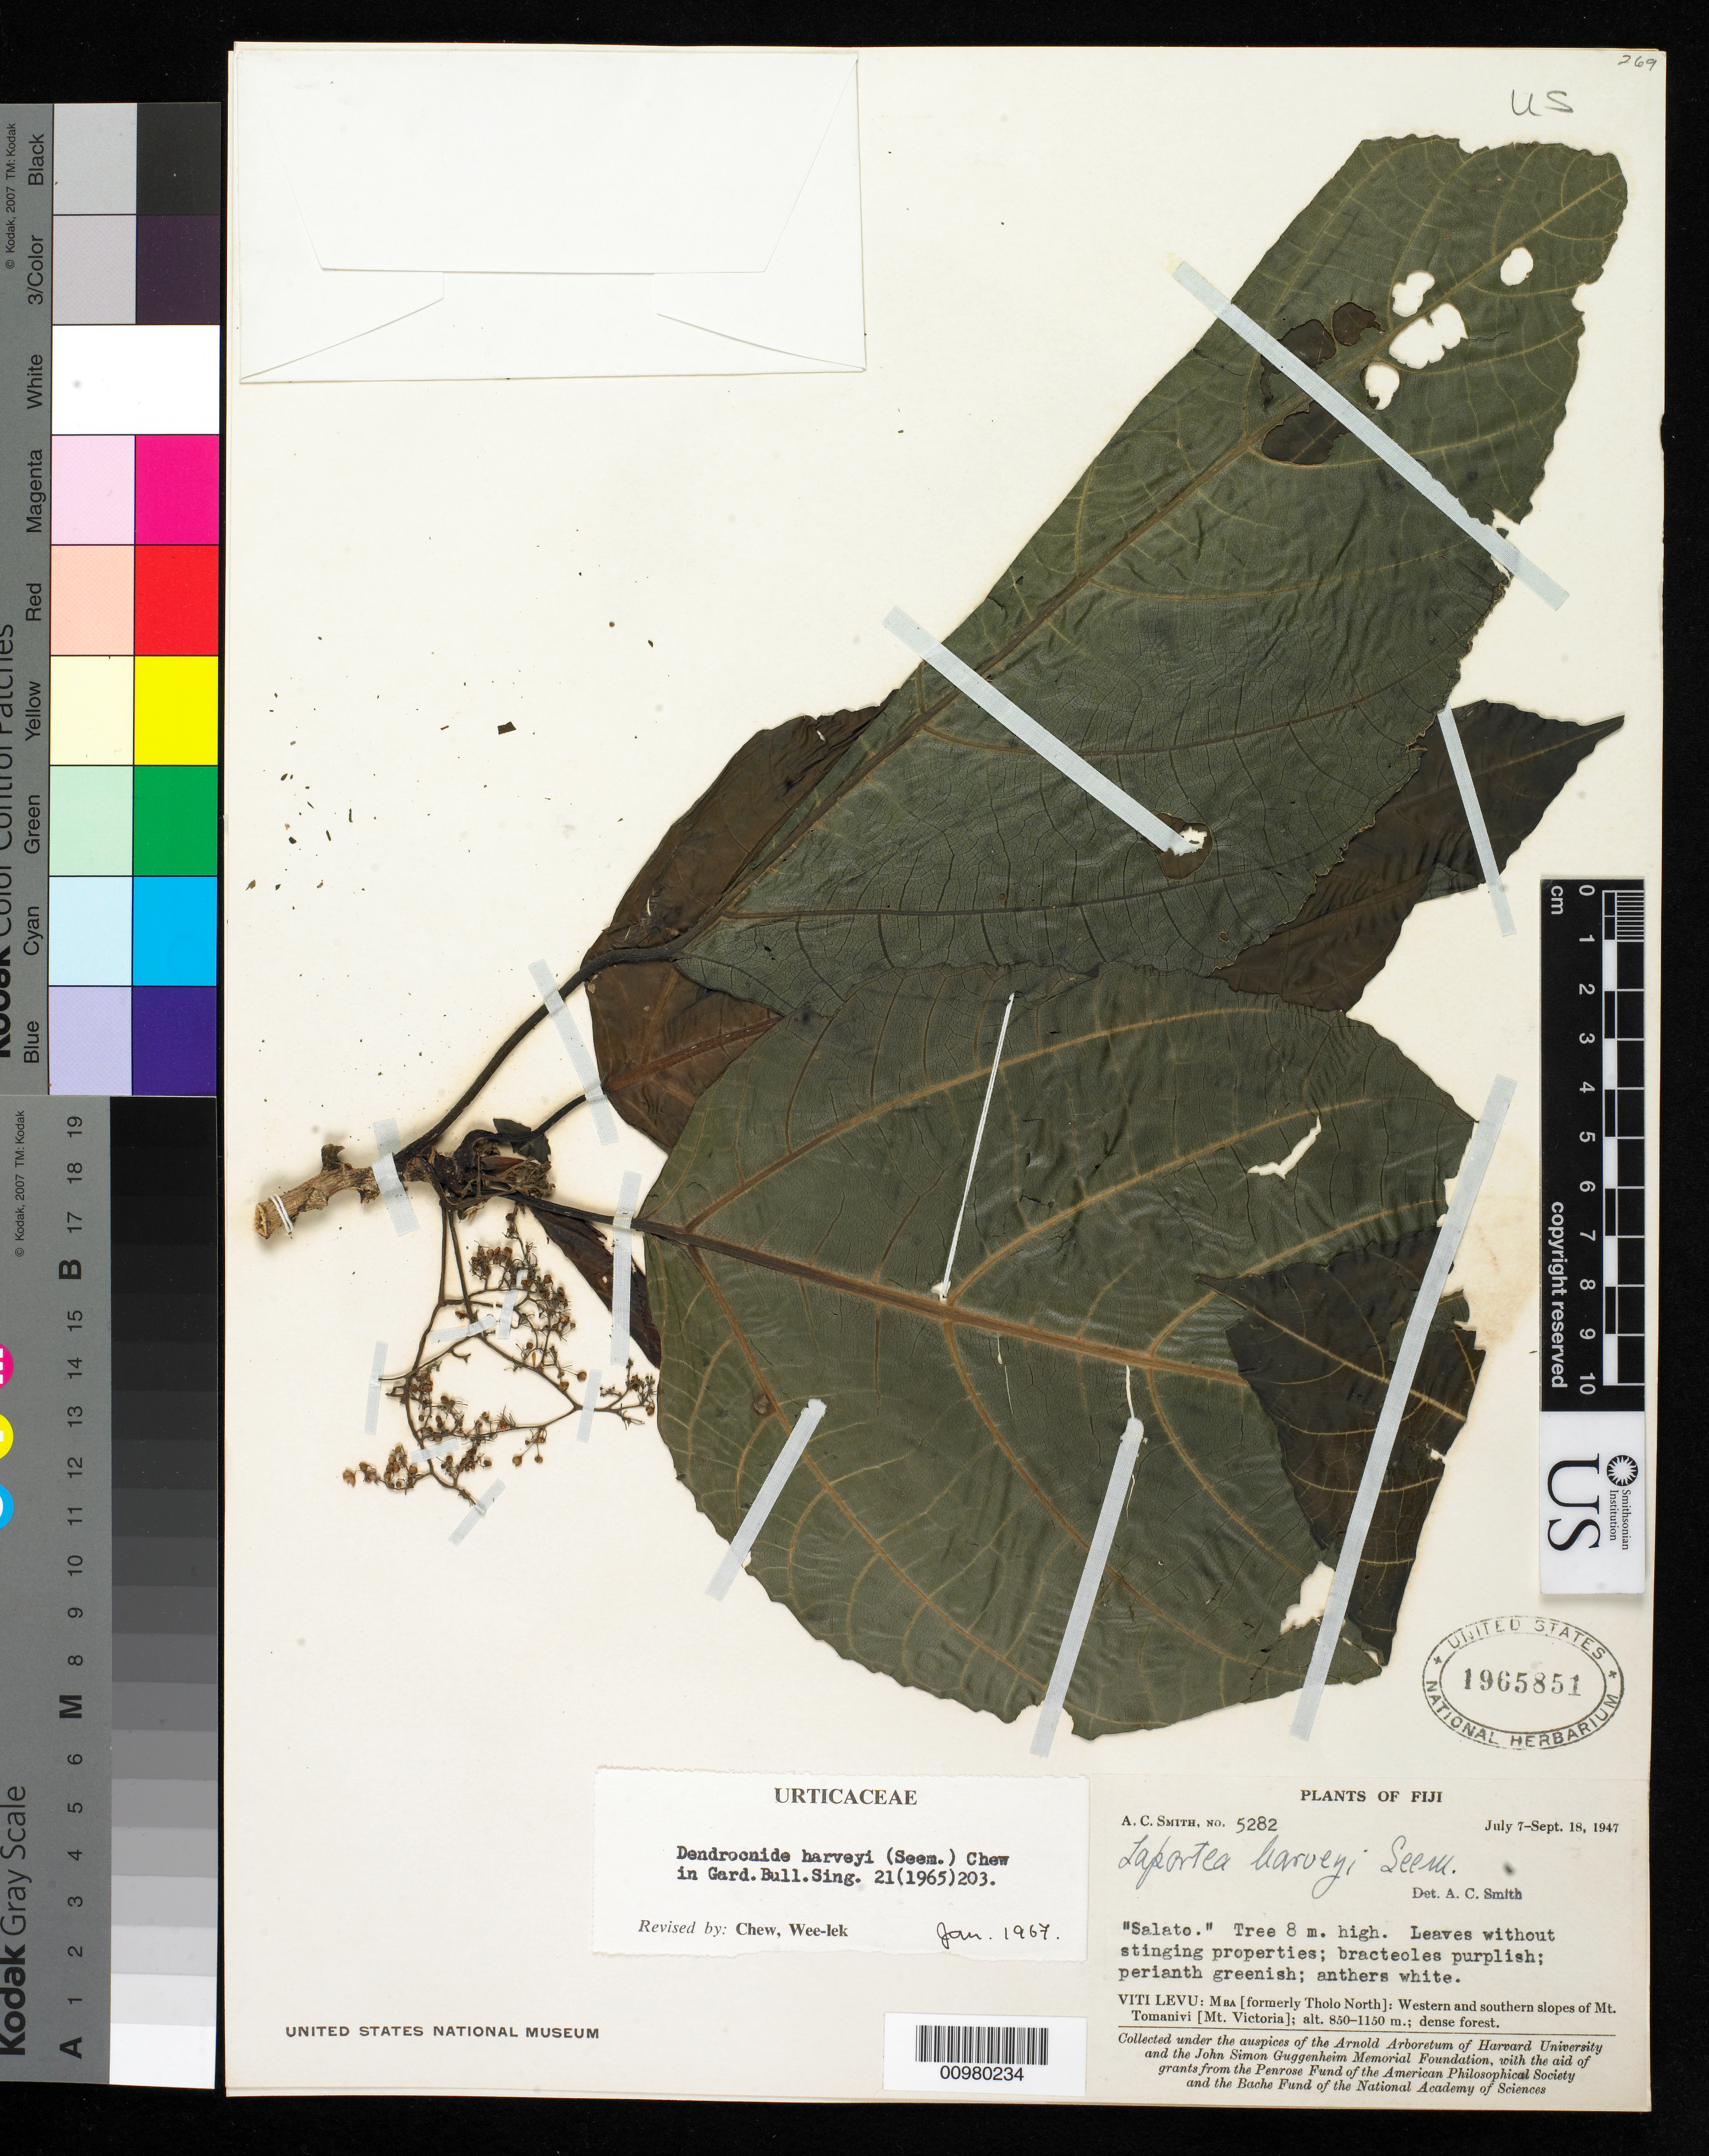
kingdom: Plantae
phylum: Tracheophyta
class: Magnoliopsida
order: Rosales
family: Urticaceae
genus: Dendrocnide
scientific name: Dendrocnide harveyi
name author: (Seem.) Chew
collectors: C. A. Smith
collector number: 5282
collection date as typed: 07 Jul 1947 to 18 Sep 1947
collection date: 1947-07-07/1947-09-18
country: Fiji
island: Viti Levu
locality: Mba [formerly Tholo North]: Western and suthern slopes of Mt. Tomanivi [Mt. Victoria]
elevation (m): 850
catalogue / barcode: US 1965851